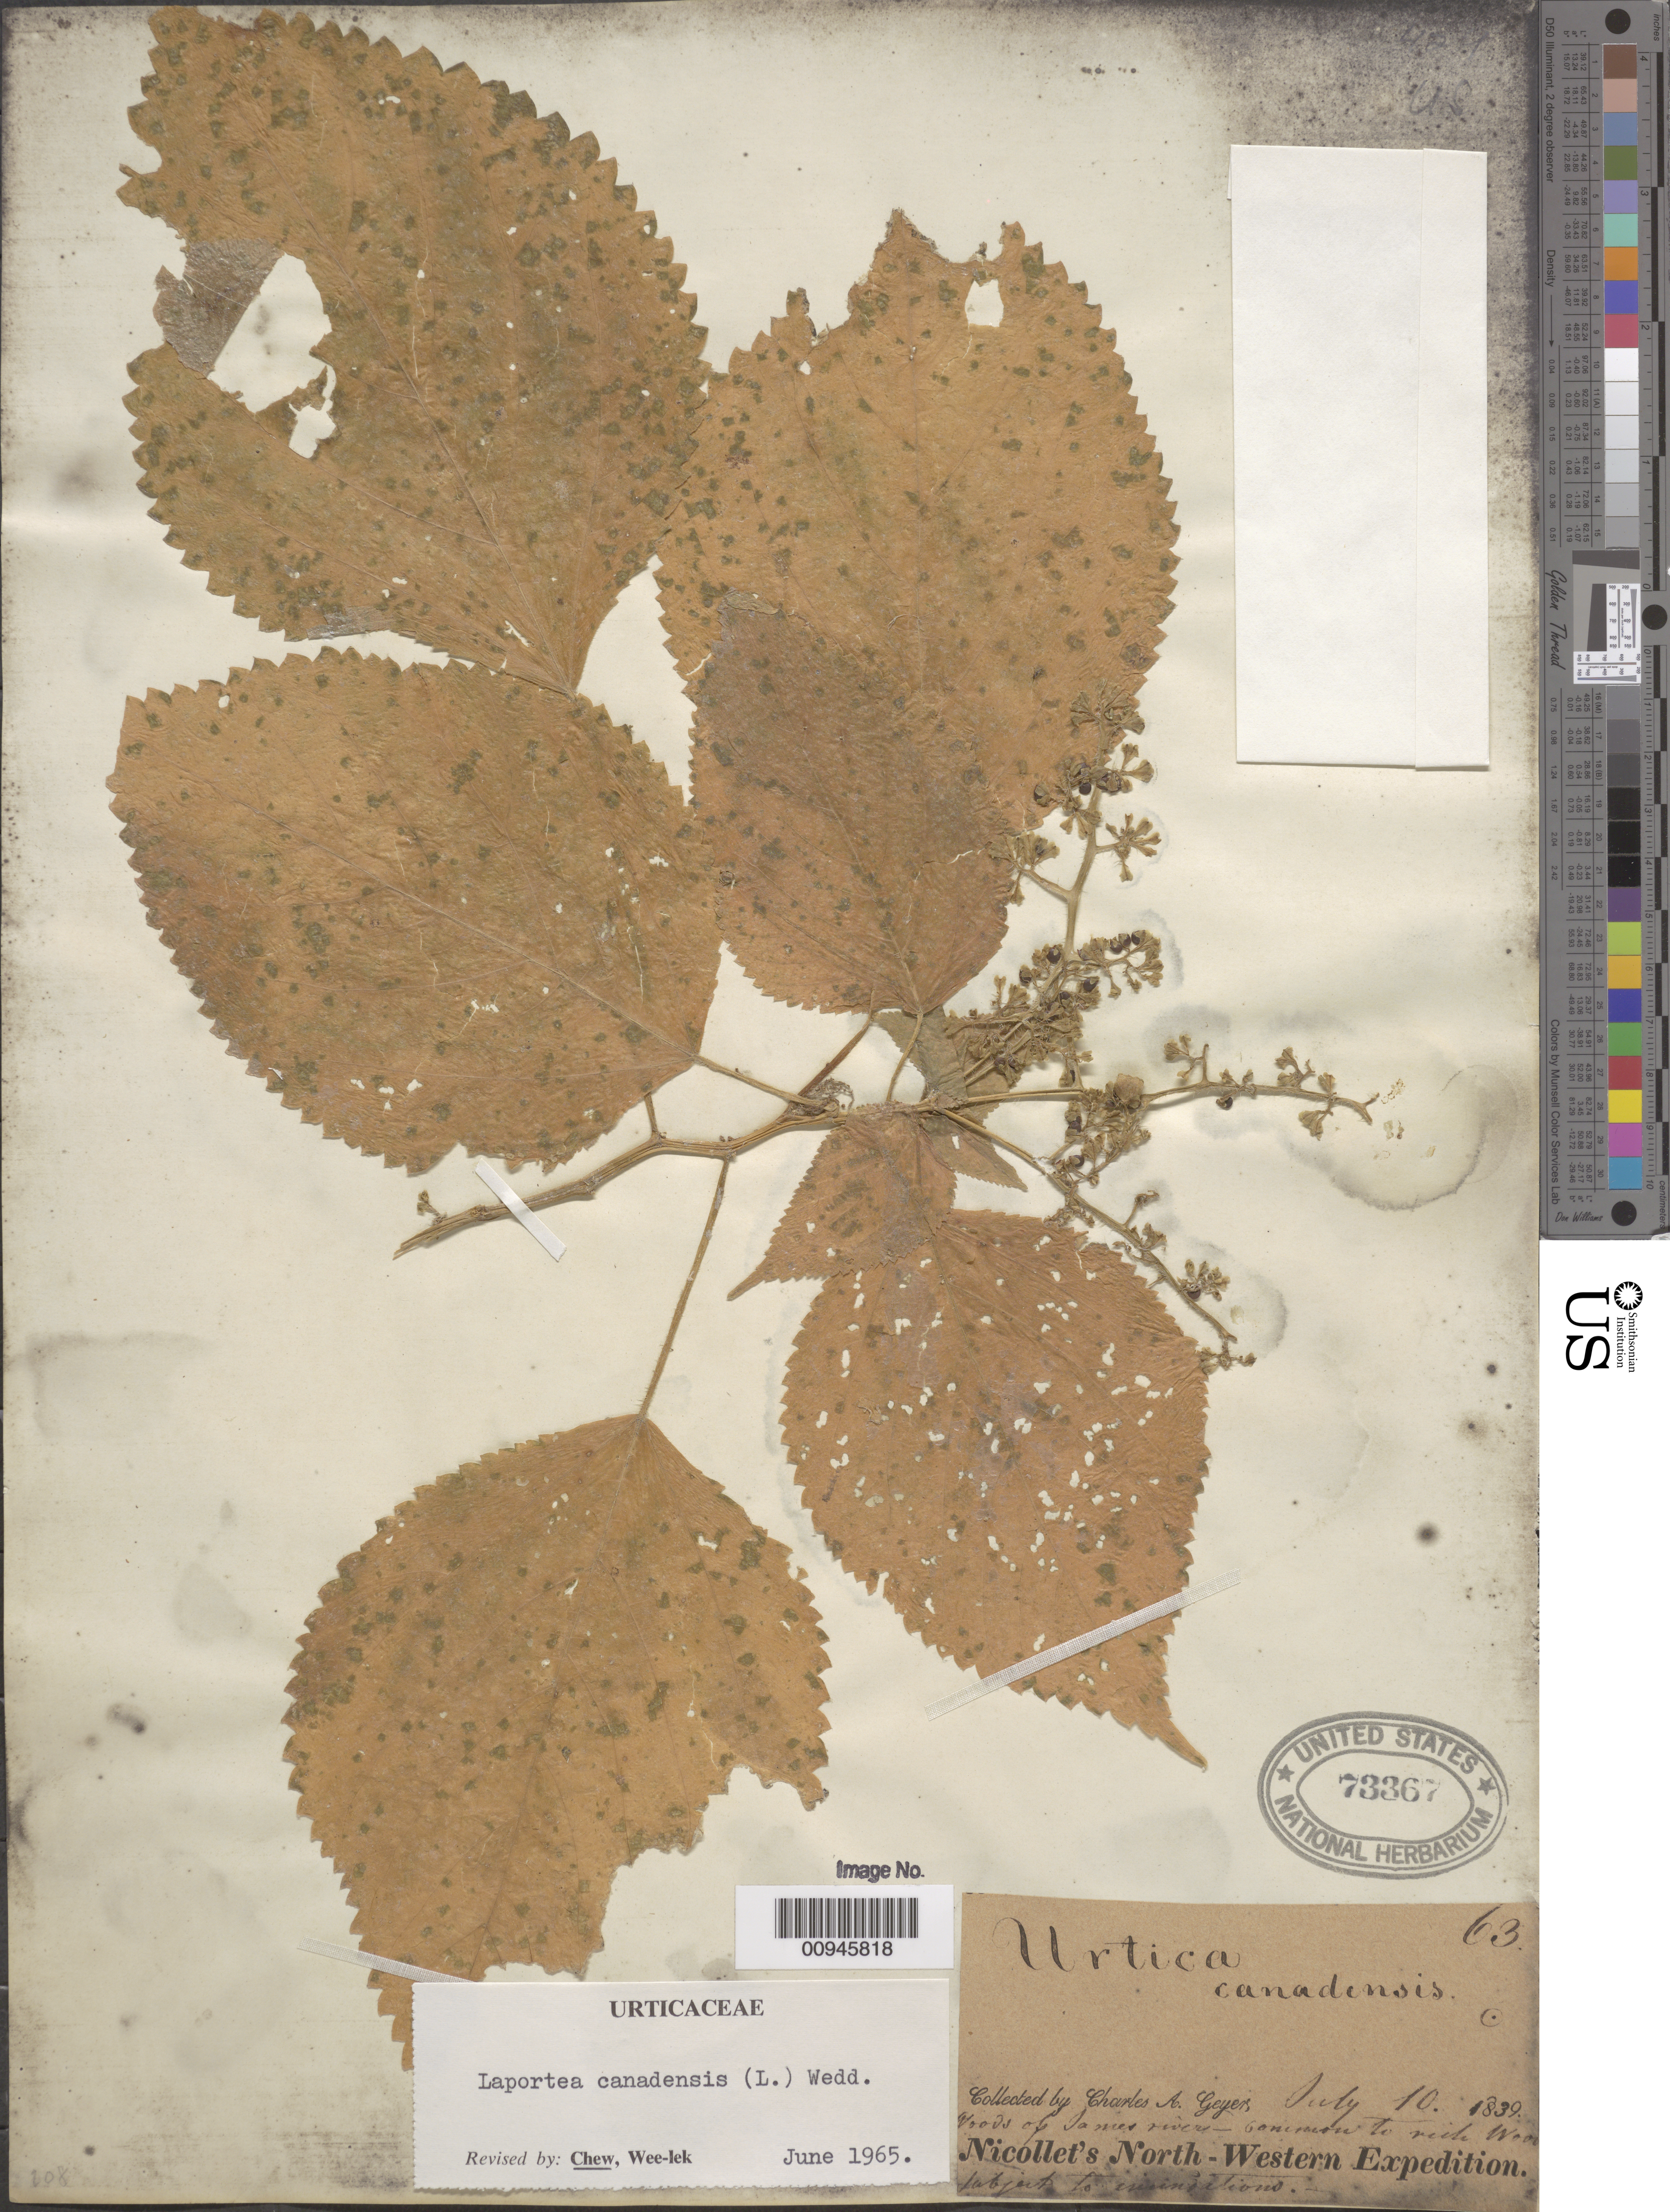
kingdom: Plantae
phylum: Tracheophyta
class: Magnoliopsida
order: Rosales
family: Urticaceae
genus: Laportea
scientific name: Laportea canadensis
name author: (L.) Wedd.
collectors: C. A. Geyer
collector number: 63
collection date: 1839-07-10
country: United States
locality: Woods of James river.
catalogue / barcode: US 73367